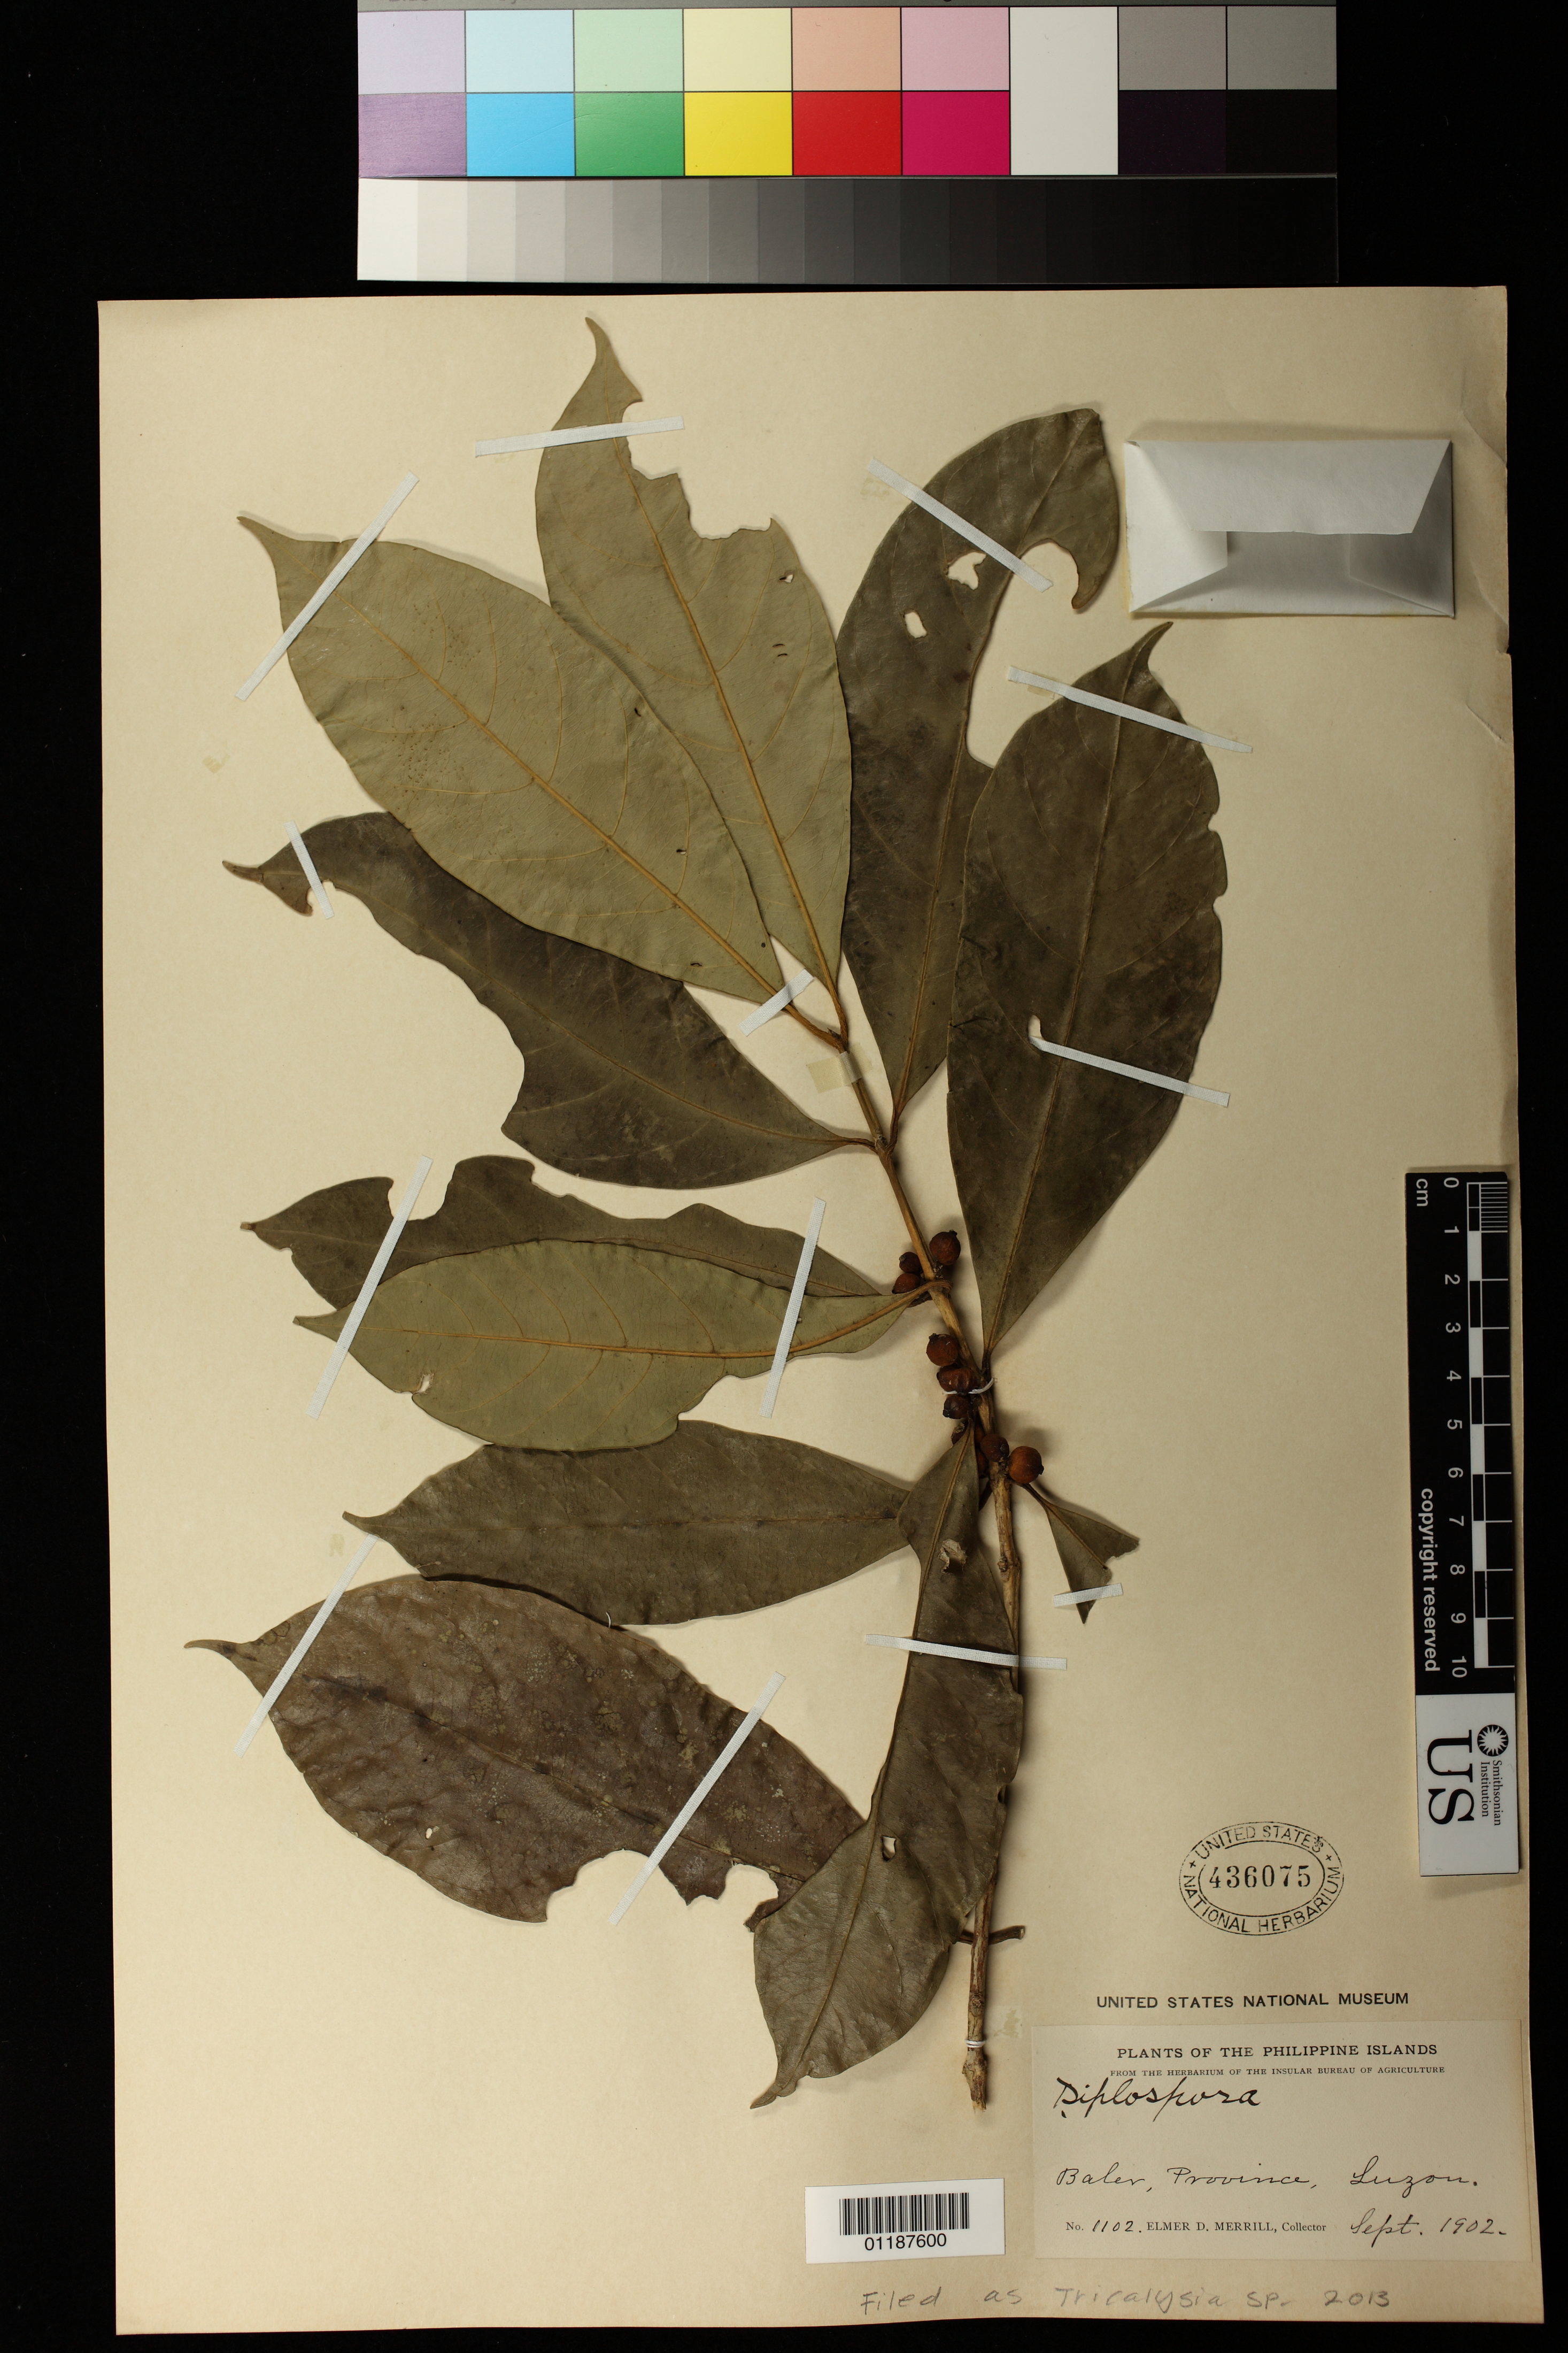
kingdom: Plantae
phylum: Tracheophyta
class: Magnoliopsida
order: Gentianales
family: Rubiaceae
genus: Tricalysia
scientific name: Tricalysia sp.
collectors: E. D. Merrill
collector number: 1102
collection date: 1902-09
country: Philippines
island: Luzon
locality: Baler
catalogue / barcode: US 436075